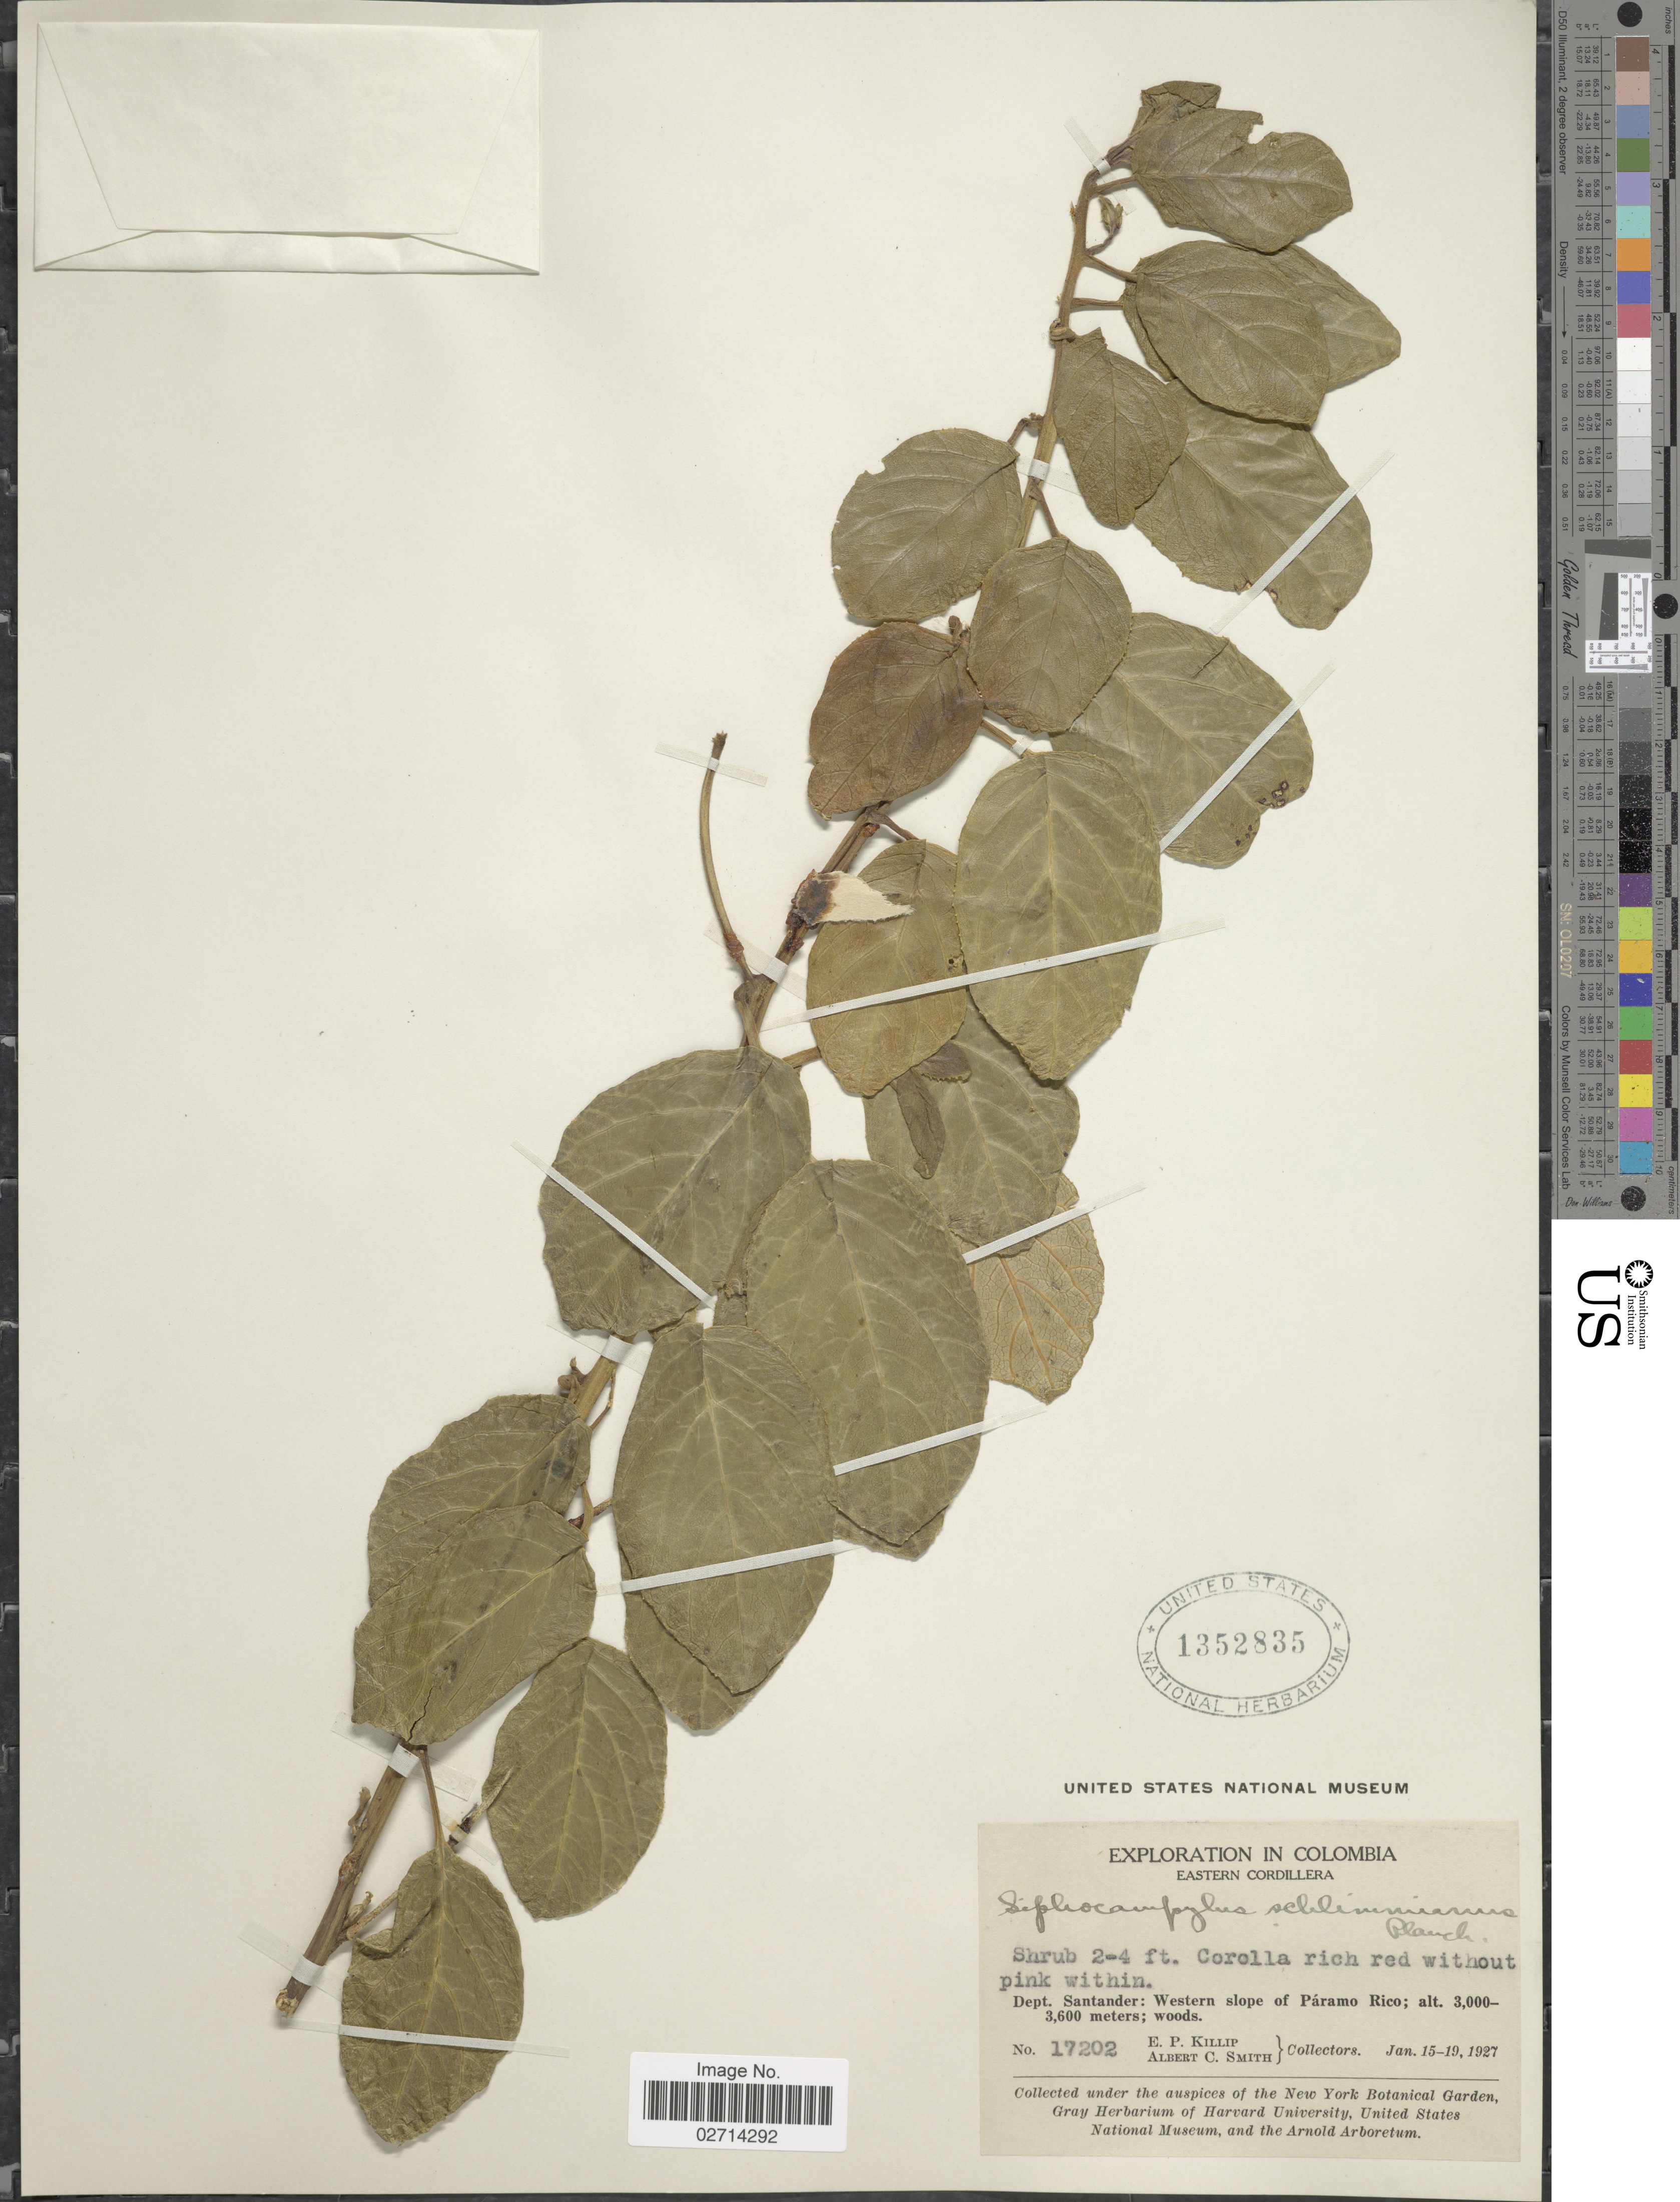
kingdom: Plantae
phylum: Tracheophyta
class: Magnoliopsida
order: Asterales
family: Campanulaceae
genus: Siphocampylus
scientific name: Siphocampylus schlimianus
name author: Planch.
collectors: E. P. Killip & A. C. Smith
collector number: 17202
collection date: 1927-01-15/1927-01-19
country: Colombia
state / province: Santander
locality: Eastern Cordillera, Western slope of Paramo Rico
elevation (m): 3000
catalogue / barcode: US 1352835